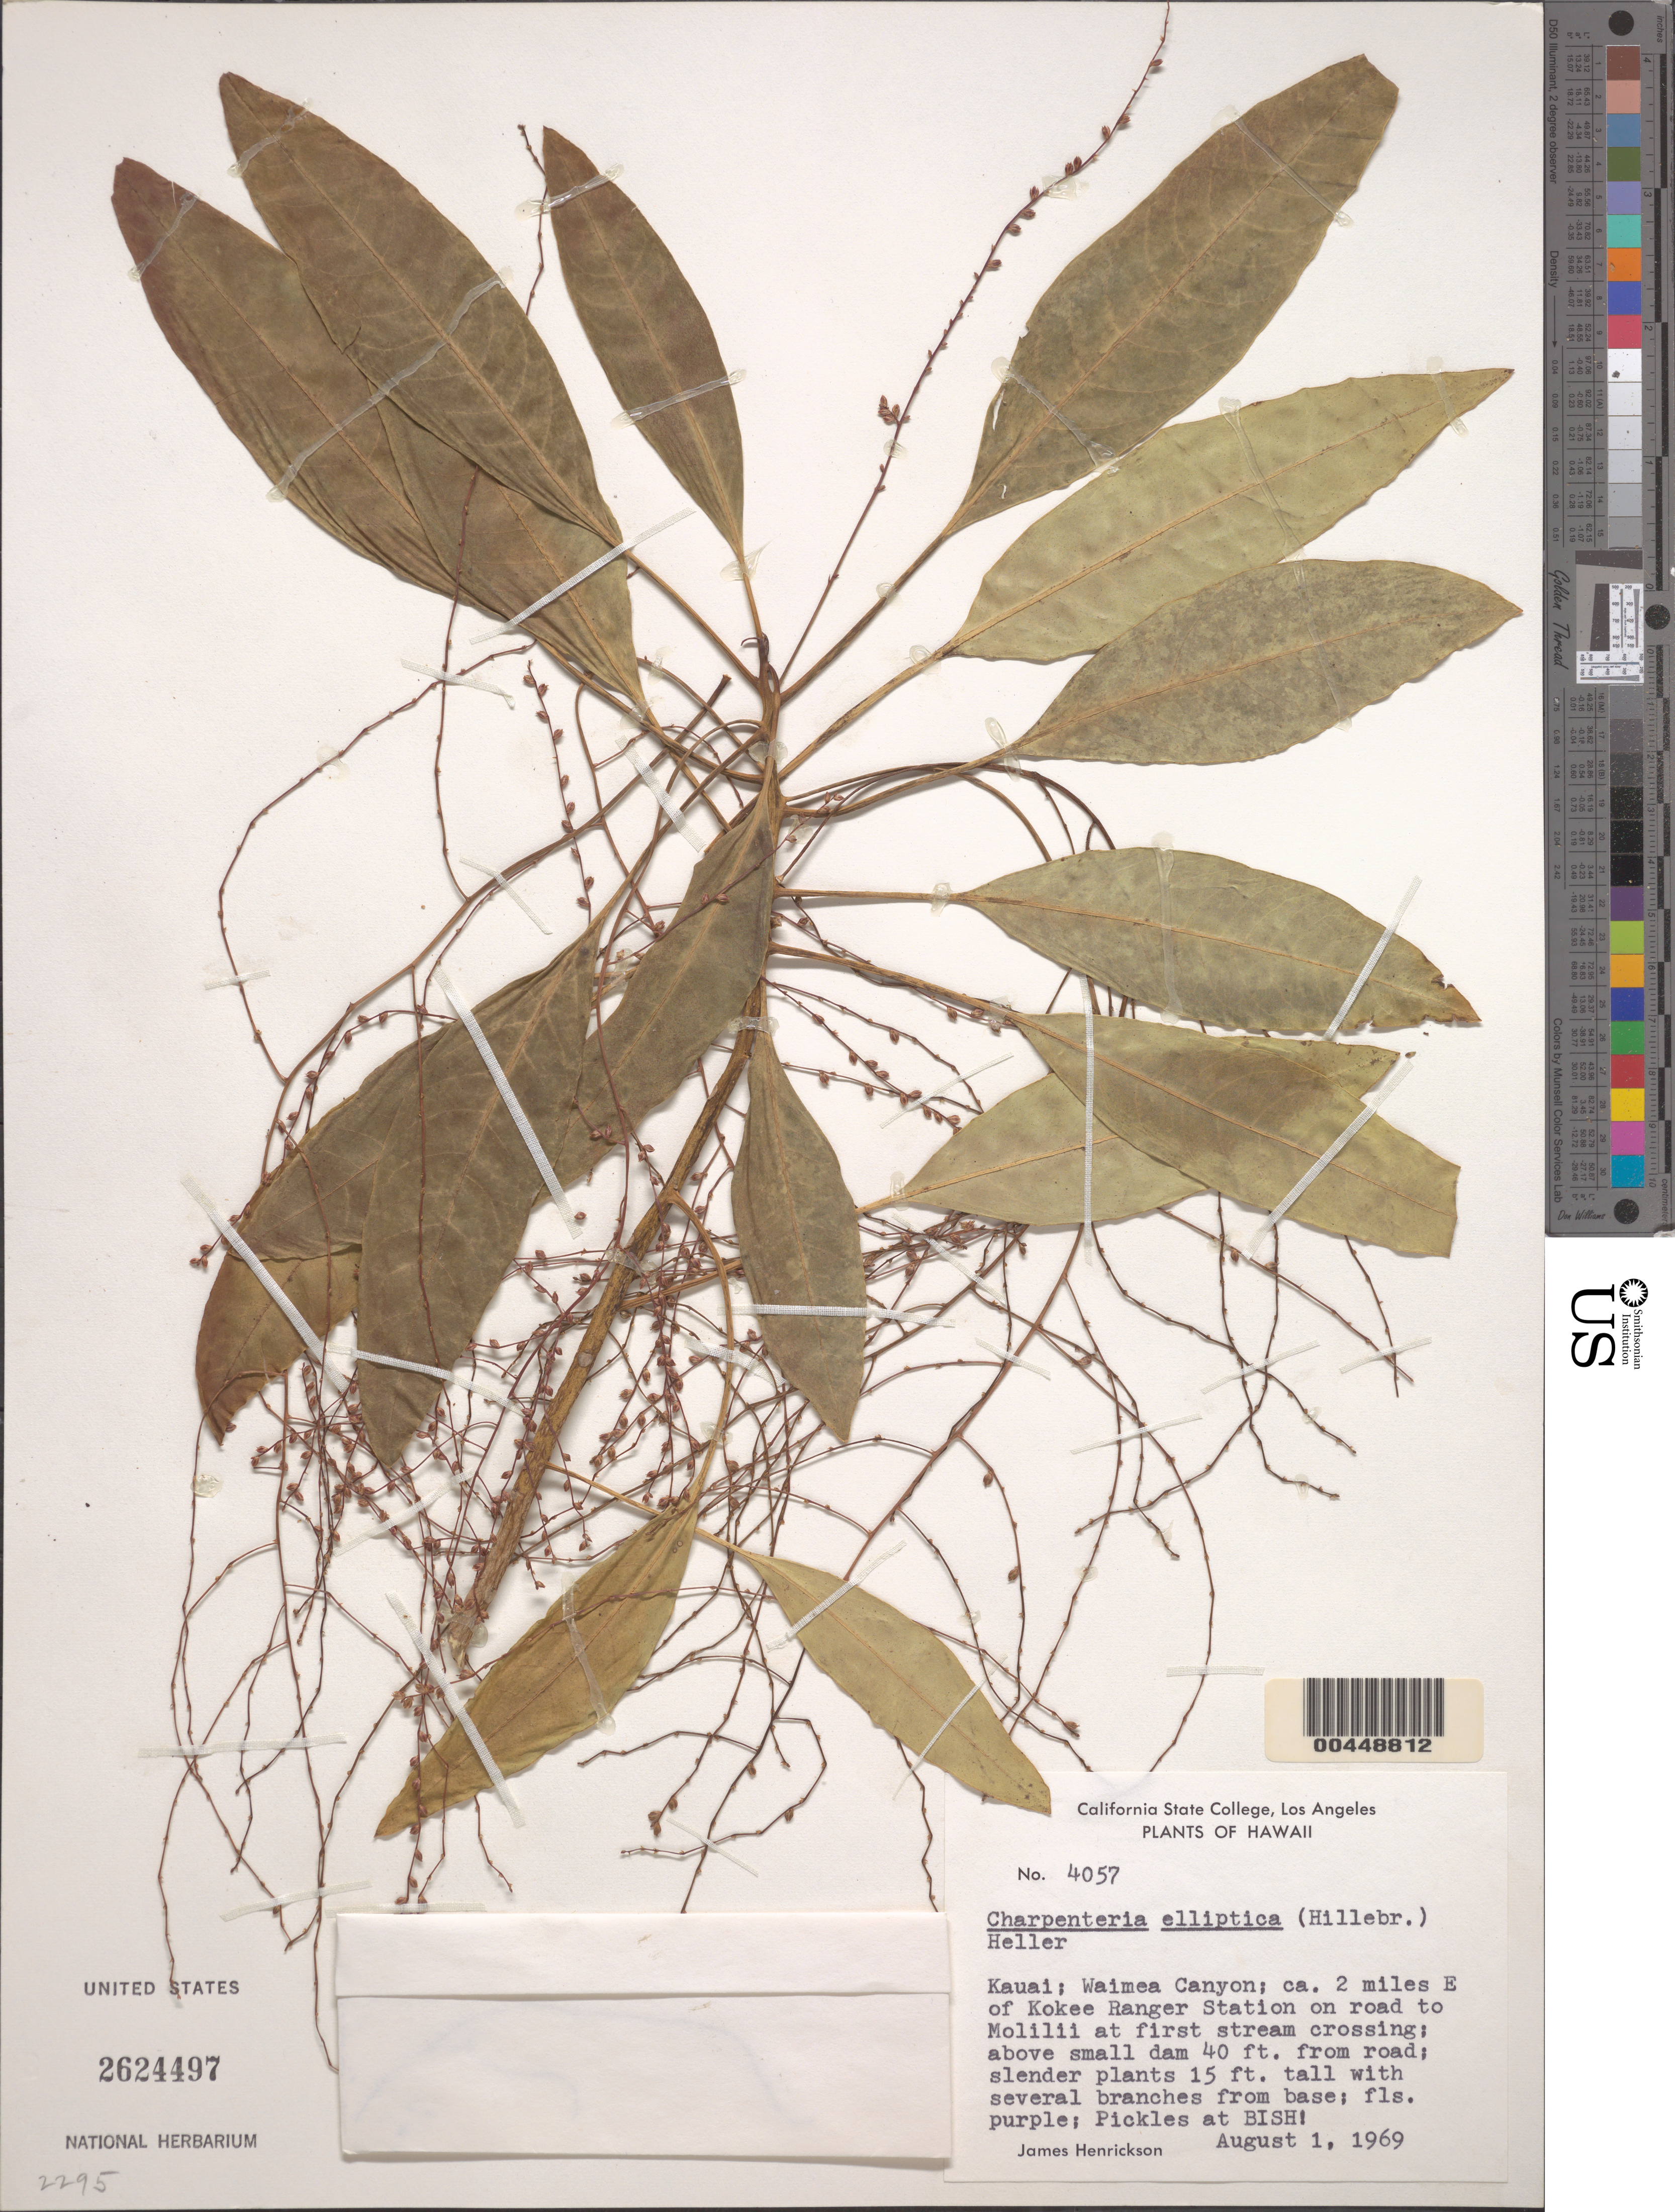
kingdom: Plantae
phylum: Tracheophyta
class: Magnoliopsida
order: Caryophyllales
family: Amaranthaceae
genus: Charpentiera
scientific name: Charpentiera elliptica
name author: (Hillebr.) A. Heller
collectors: J. S. Henrickson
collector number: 4057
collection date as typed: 1 Aug 1969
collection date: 1969-08-01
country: United States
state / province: Hawaii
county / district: Kauai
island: Kaua'i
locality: Waimea Canyon, ca 2 mi E of Kokee Ranger Station on rd to Molilii at first stream crossing above dam 40 ft from rd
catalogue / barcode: US 2624497